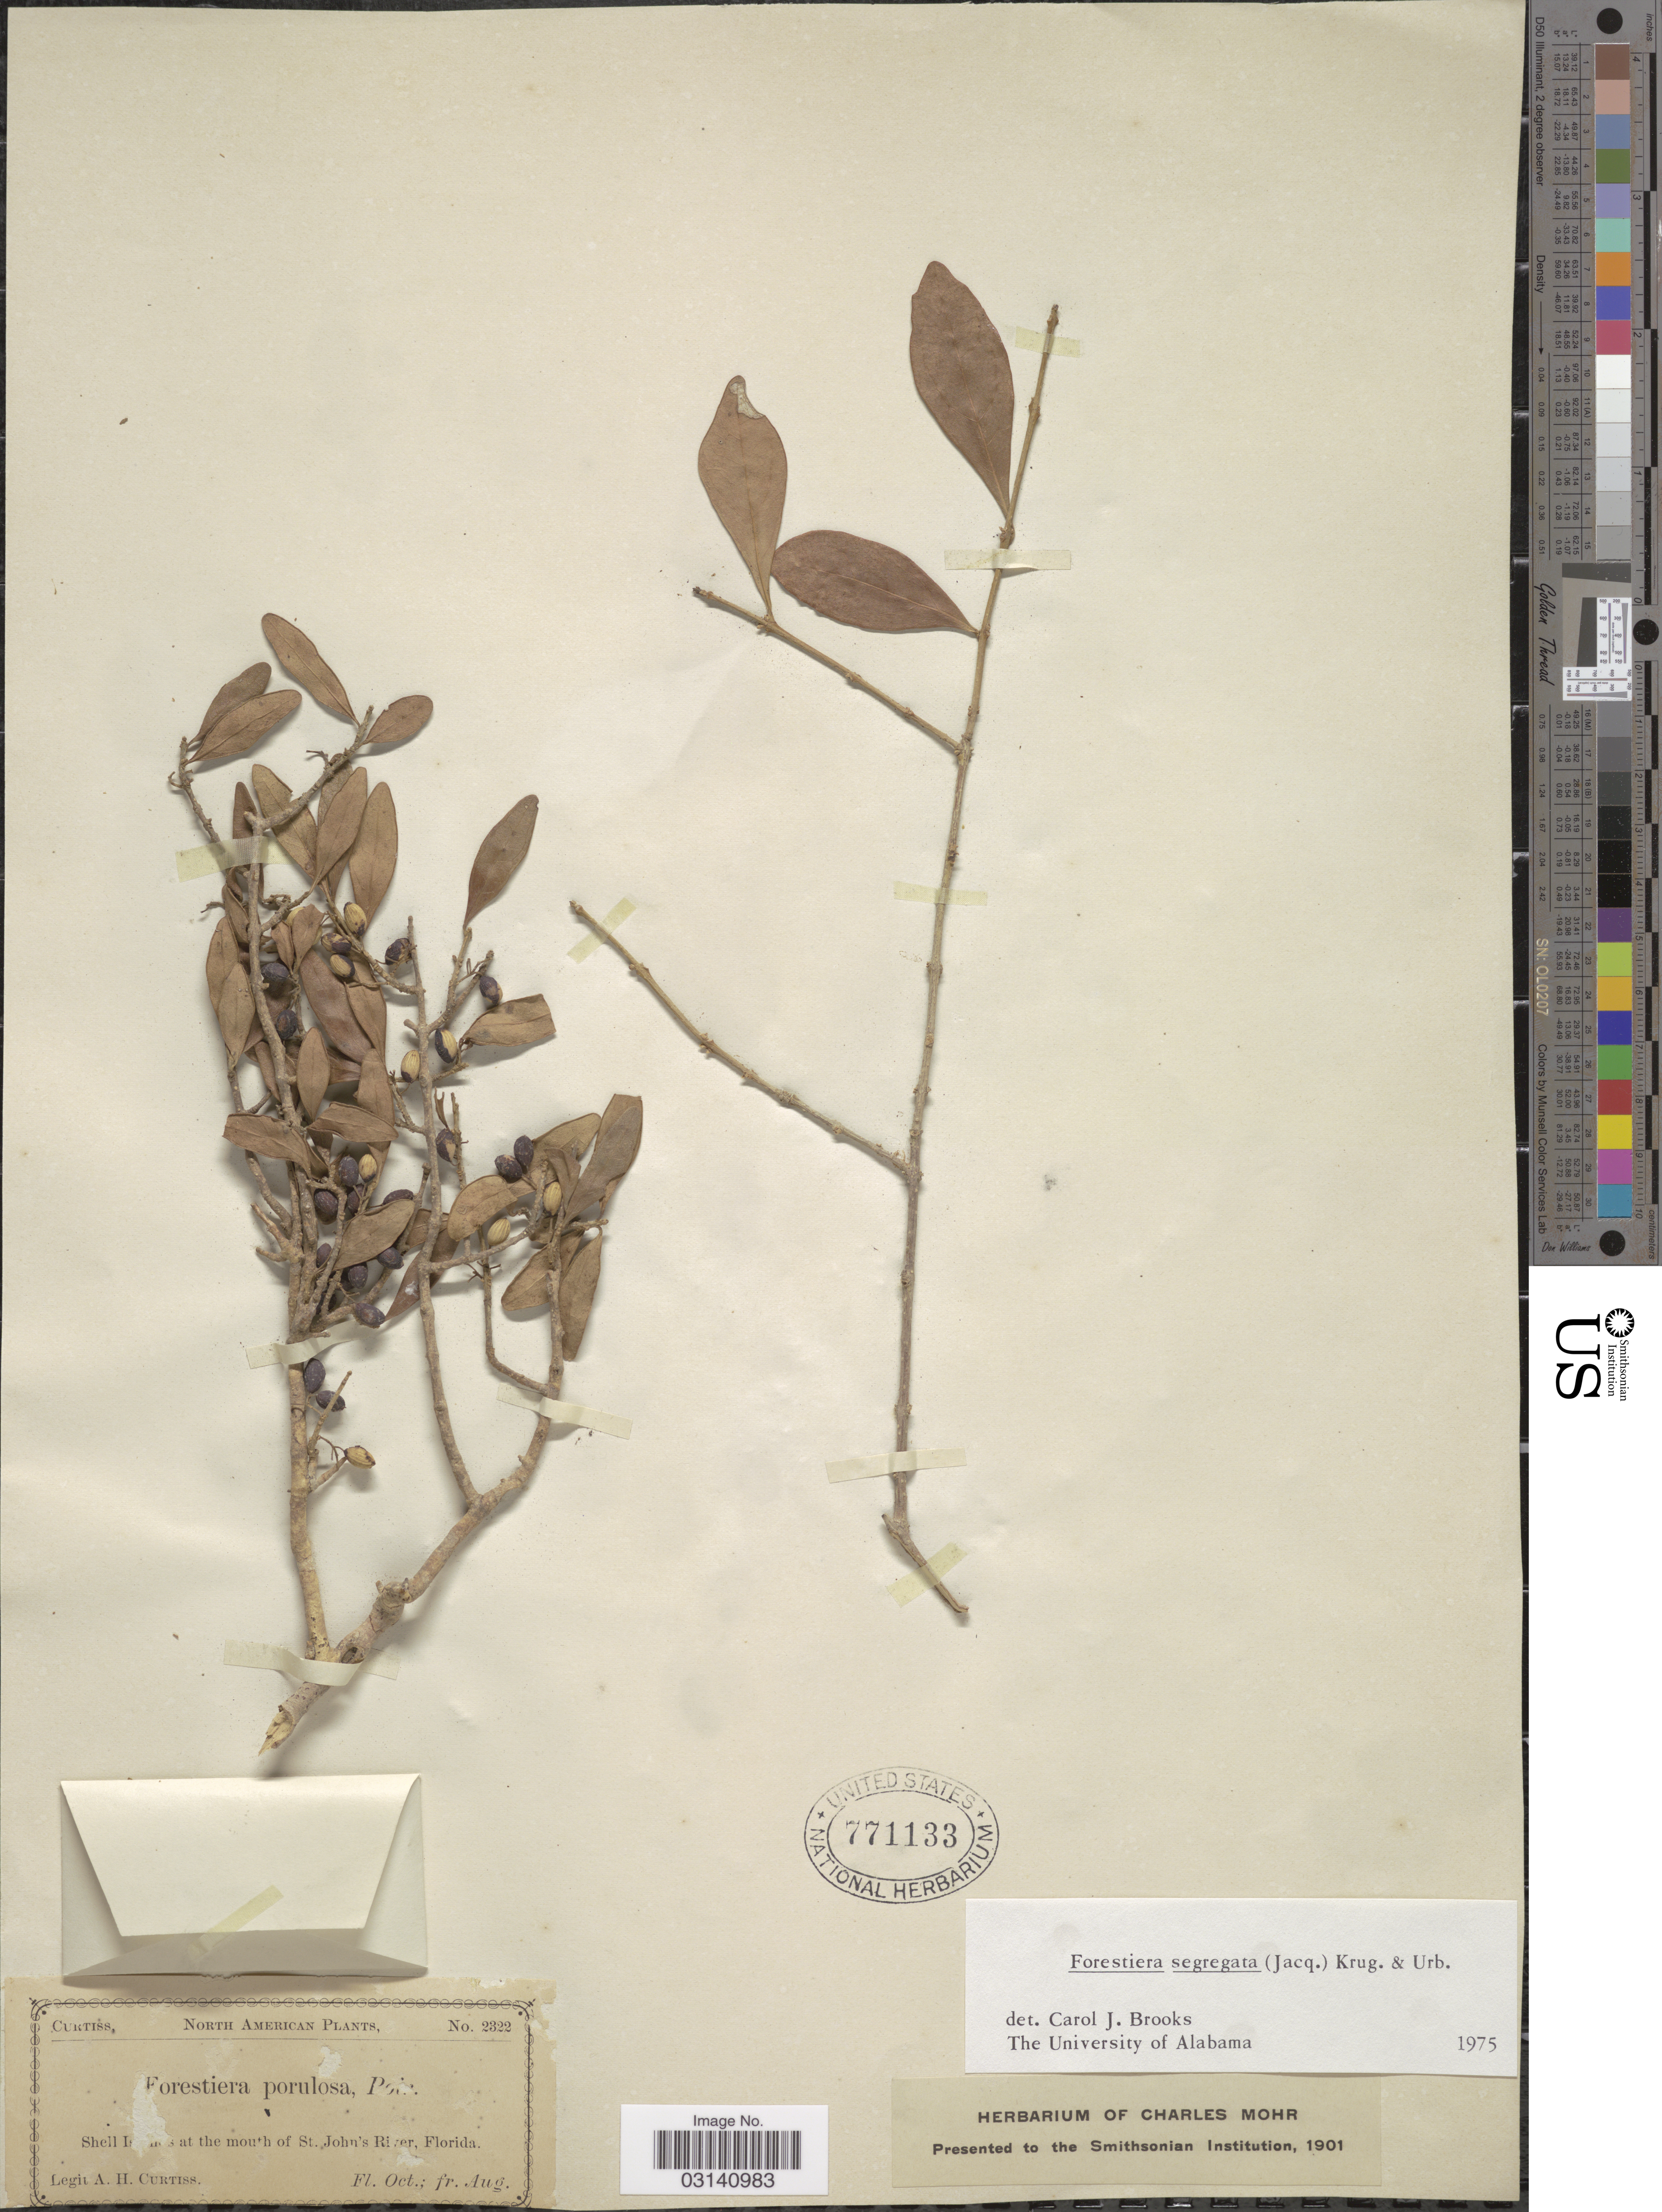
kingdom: Plantae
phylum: Tracheophyta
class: Magnoliopsida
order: Lamiales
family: Oleaceae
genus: Forestiera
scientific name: Forestiera segregata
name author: (Jacq.) Krug & Urb.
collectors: A. H. Curtiss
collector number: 2322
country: United States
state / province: Florida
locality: Shell Islands at the mouth of St. John's River.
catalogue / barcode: US 771133